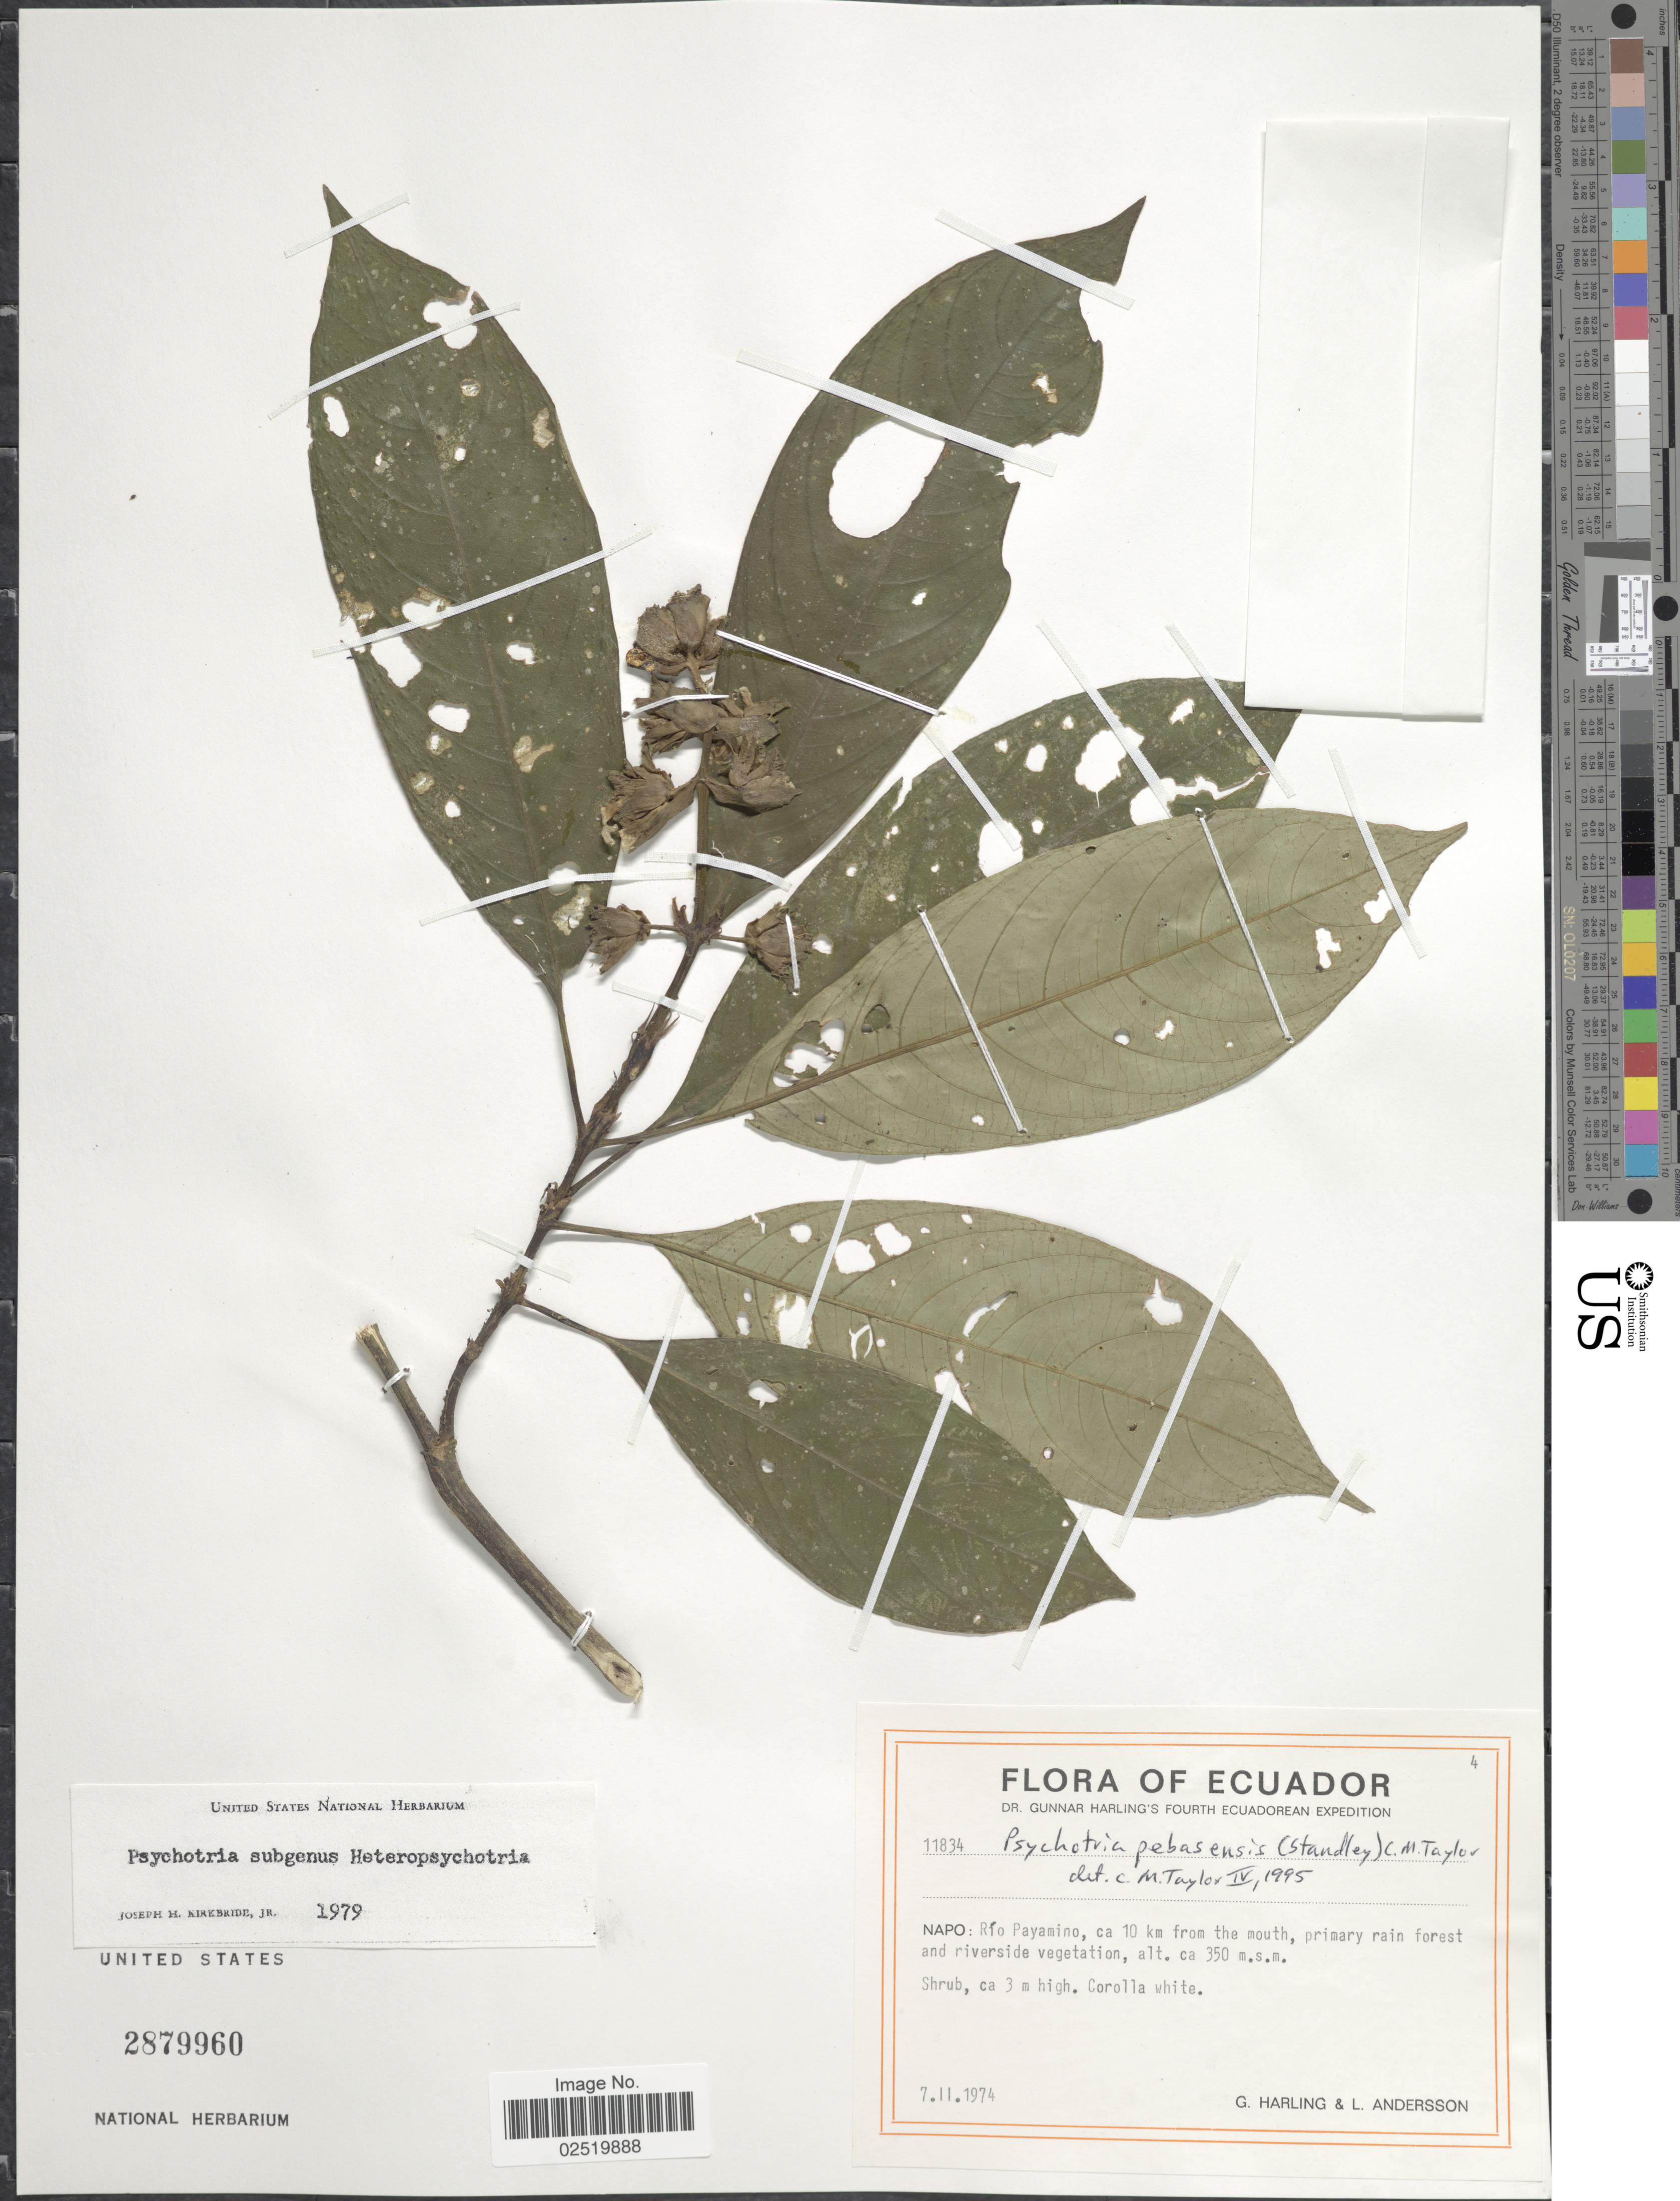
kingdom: Plantae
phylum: Tracheophyta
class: Magnoliopsida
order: Gentianales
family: Rubiaceae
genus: Psychotria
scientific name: Psychotria pebasensis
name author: (Standl.) C.M. Taylor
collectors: G. Harling & L. Andersson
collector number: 11834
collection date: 1974-11-07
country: Ecuador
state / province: Napo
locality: Rio Payamino, ca. 10 km from the mouth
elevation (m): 350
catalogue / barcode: US 2879960